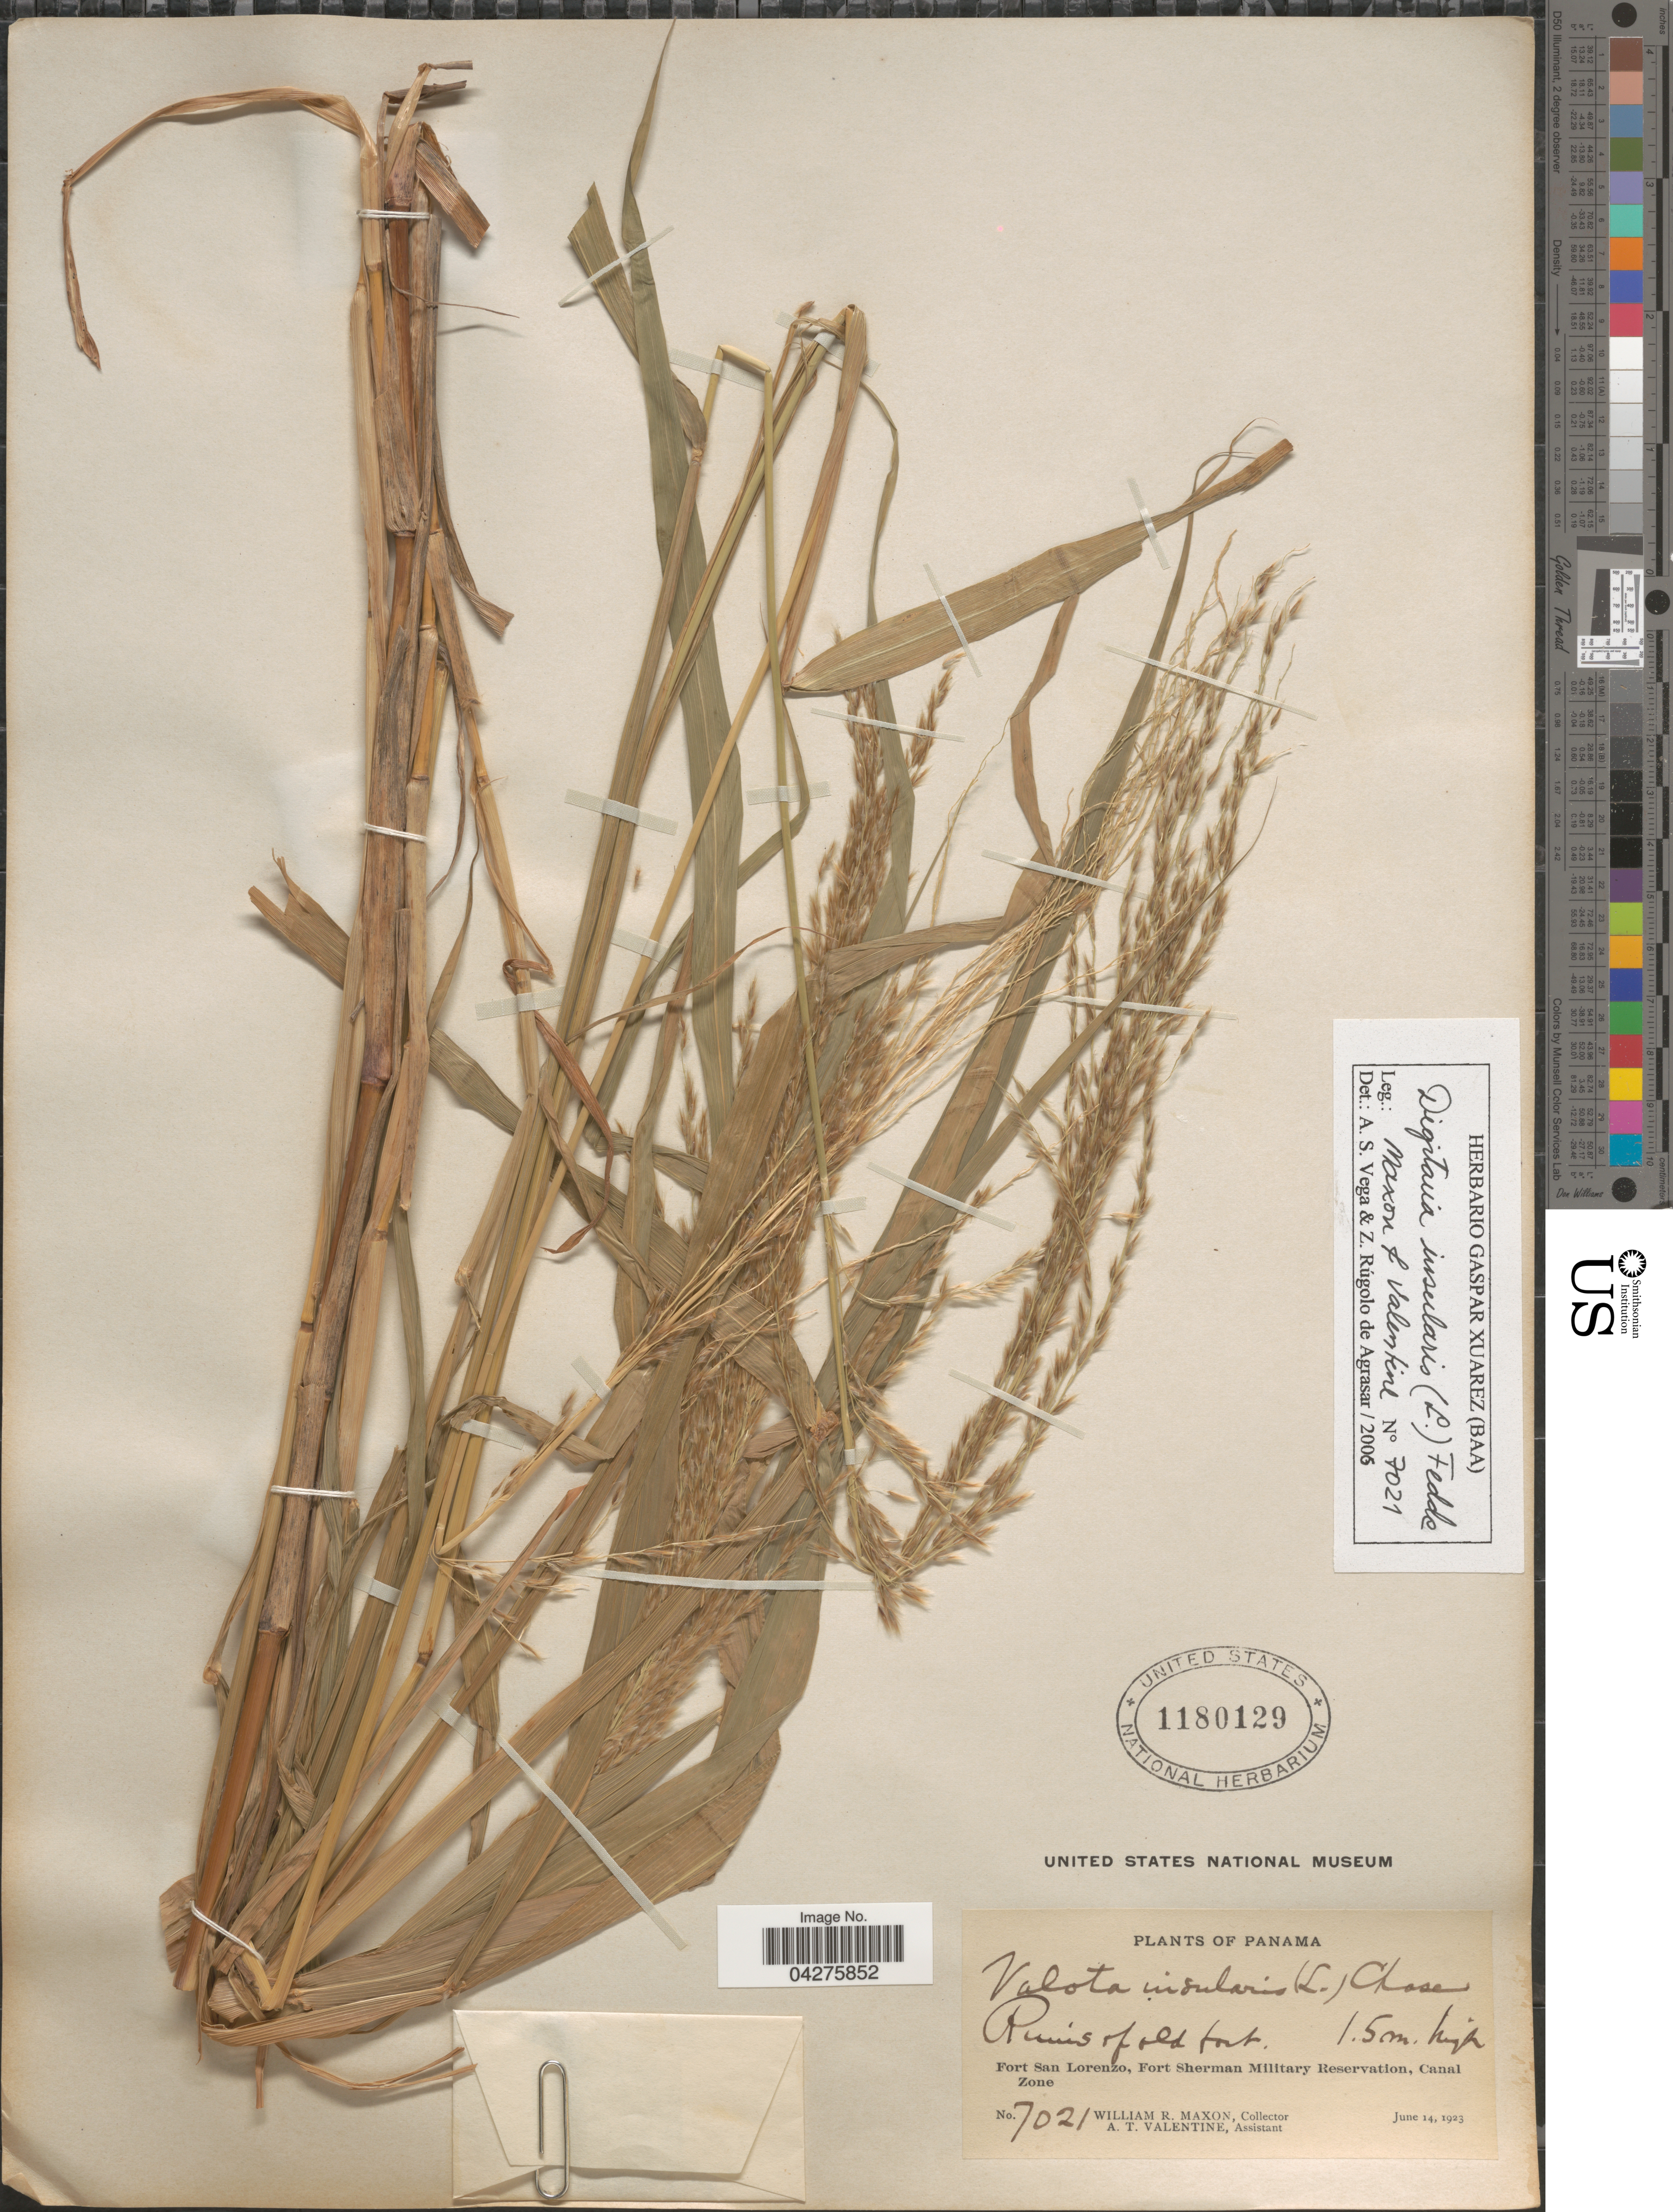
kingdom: Plantae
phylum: Tracheophyta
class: Liliopsida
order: Poales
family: Poaceae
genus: Digitaria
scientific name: Digitaria insularis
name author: (L.) Fedde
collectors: W. R. Maxon & A. Valentine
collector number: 7021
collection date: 1923-06-14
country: Panama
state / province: Colón / Panamá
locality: Ruins of old fort. Fort San Lorenzo, Fort Sherman Military Reservation, Canal Zone.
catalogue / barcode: US 1180129